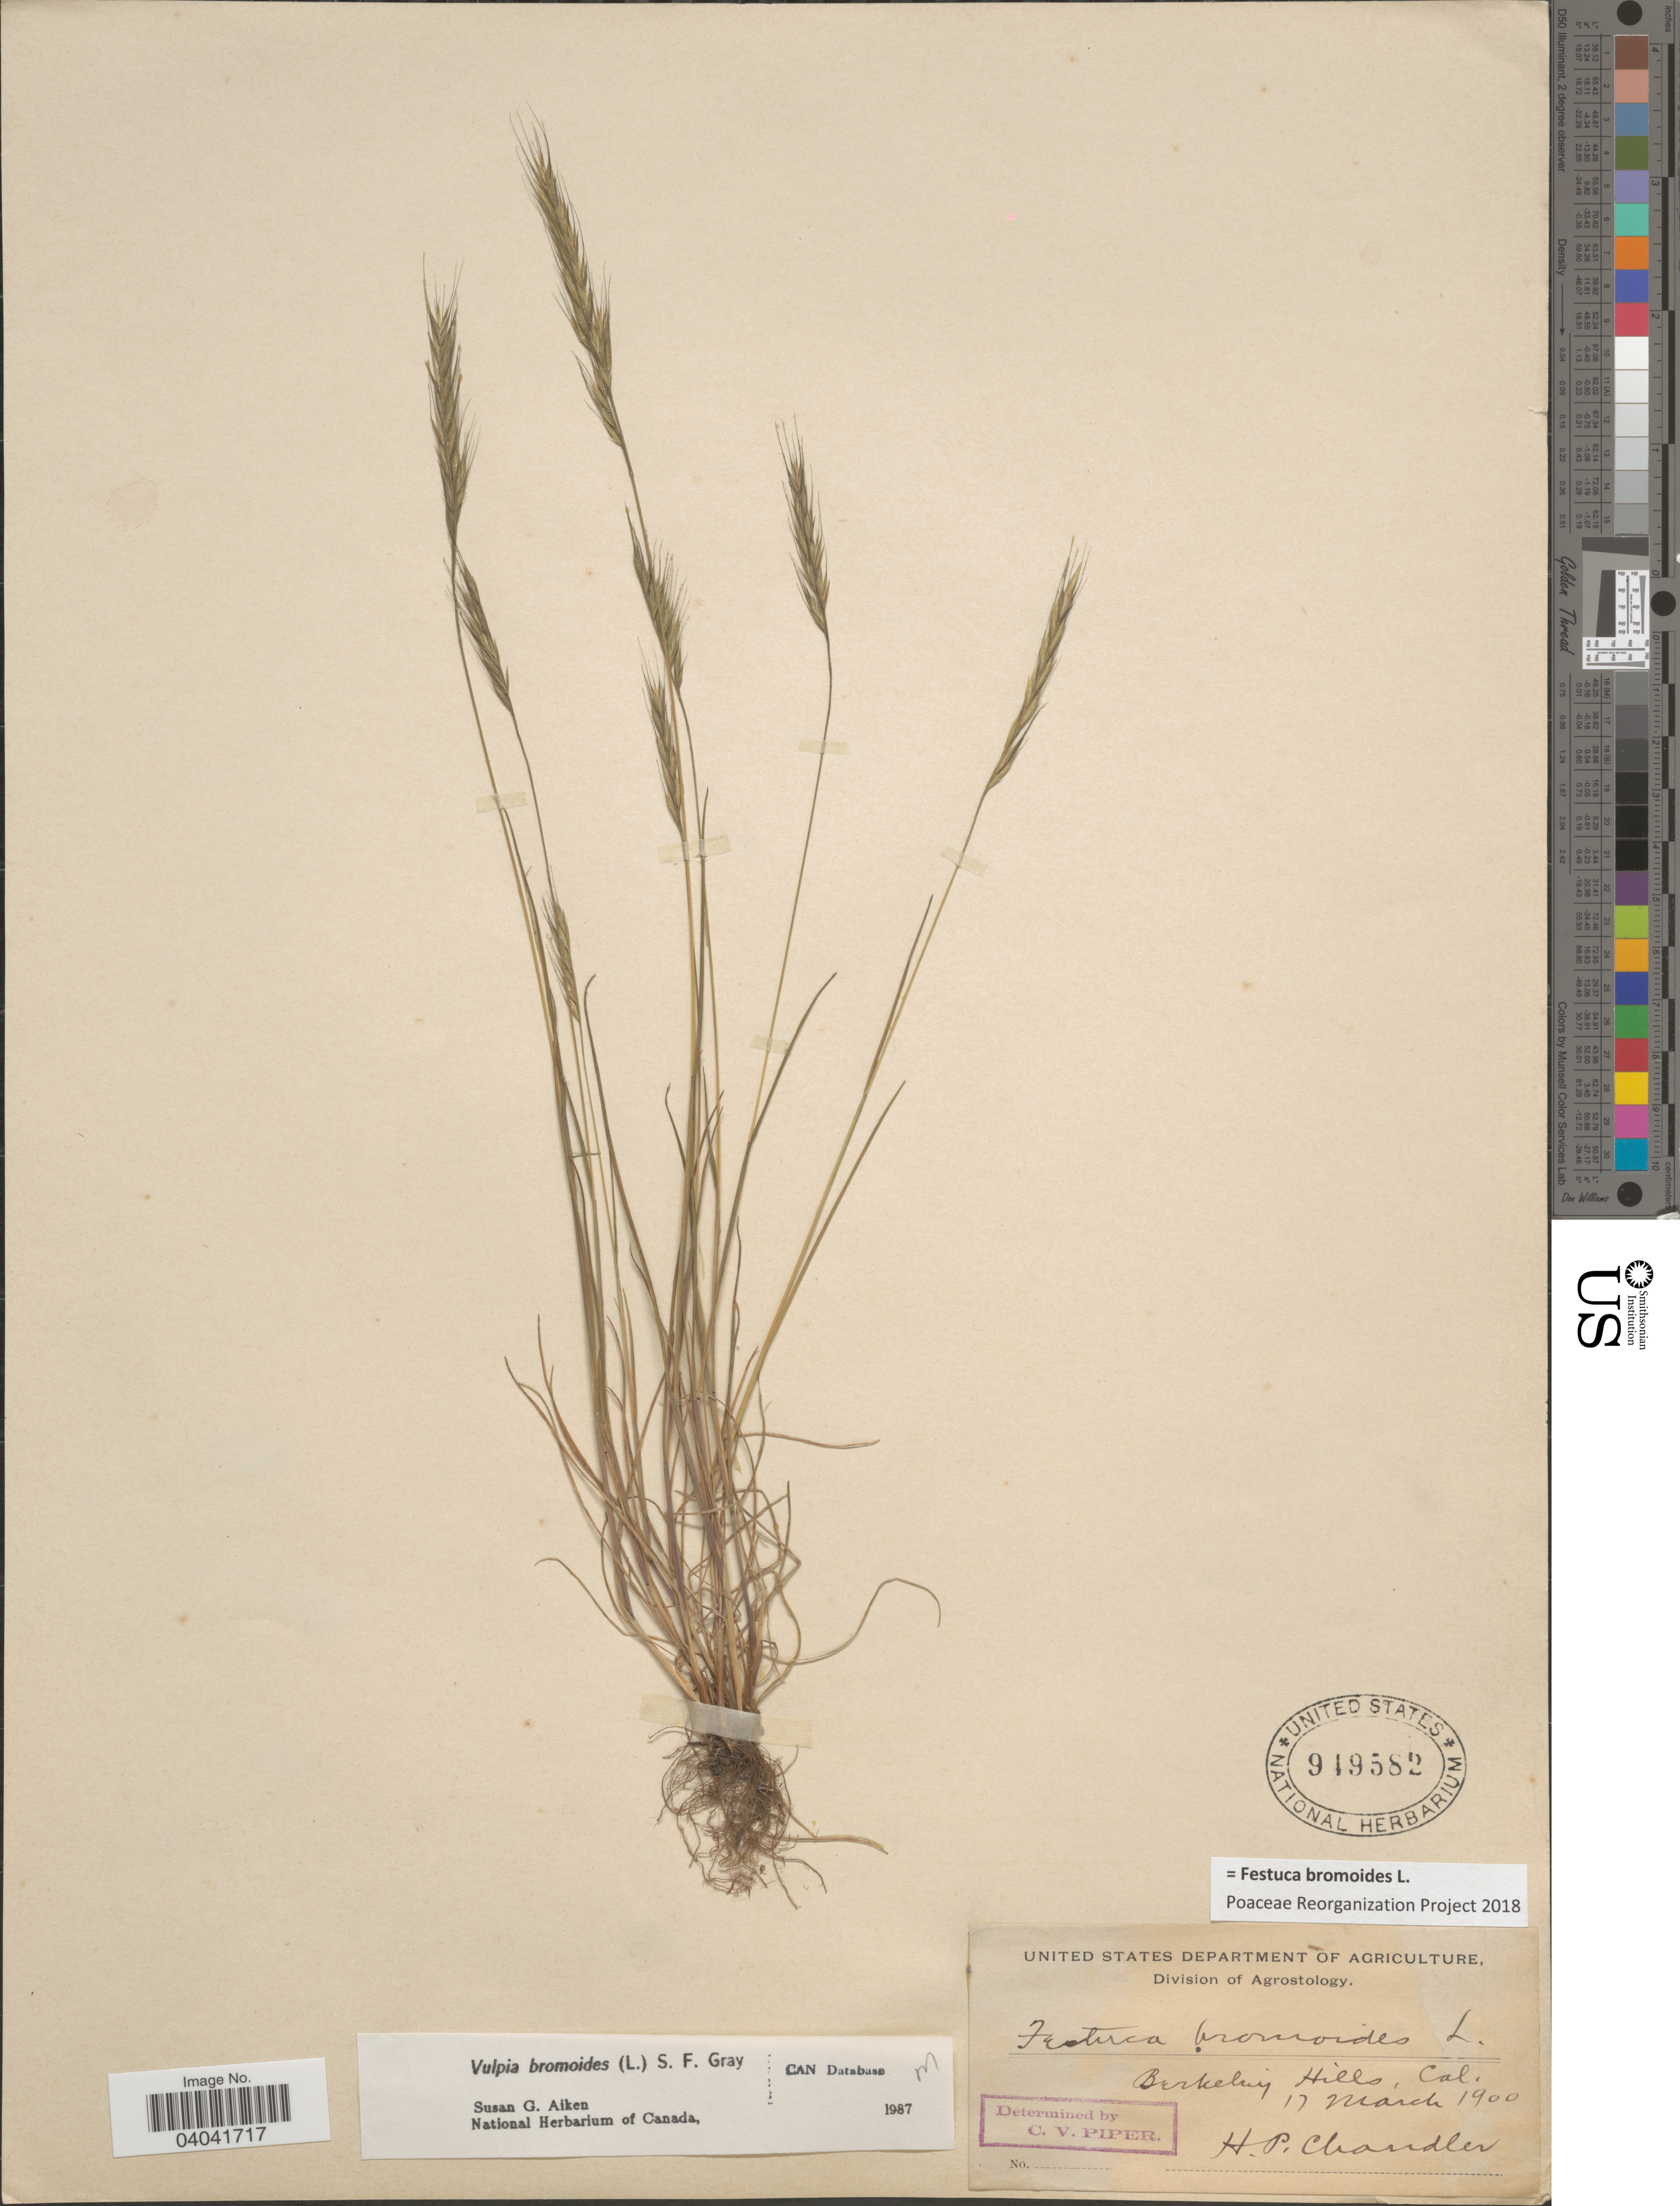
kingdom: Plantae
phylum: Tracheophyta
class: Liliopsida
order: Poales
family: Poaceae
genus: Festuca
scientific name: Festuca bromoides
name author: L.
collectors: H. Chandler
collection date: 1900-03-17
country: United States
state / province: California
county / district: Alameda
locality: Berkeley Hills.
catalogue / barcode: US 949582